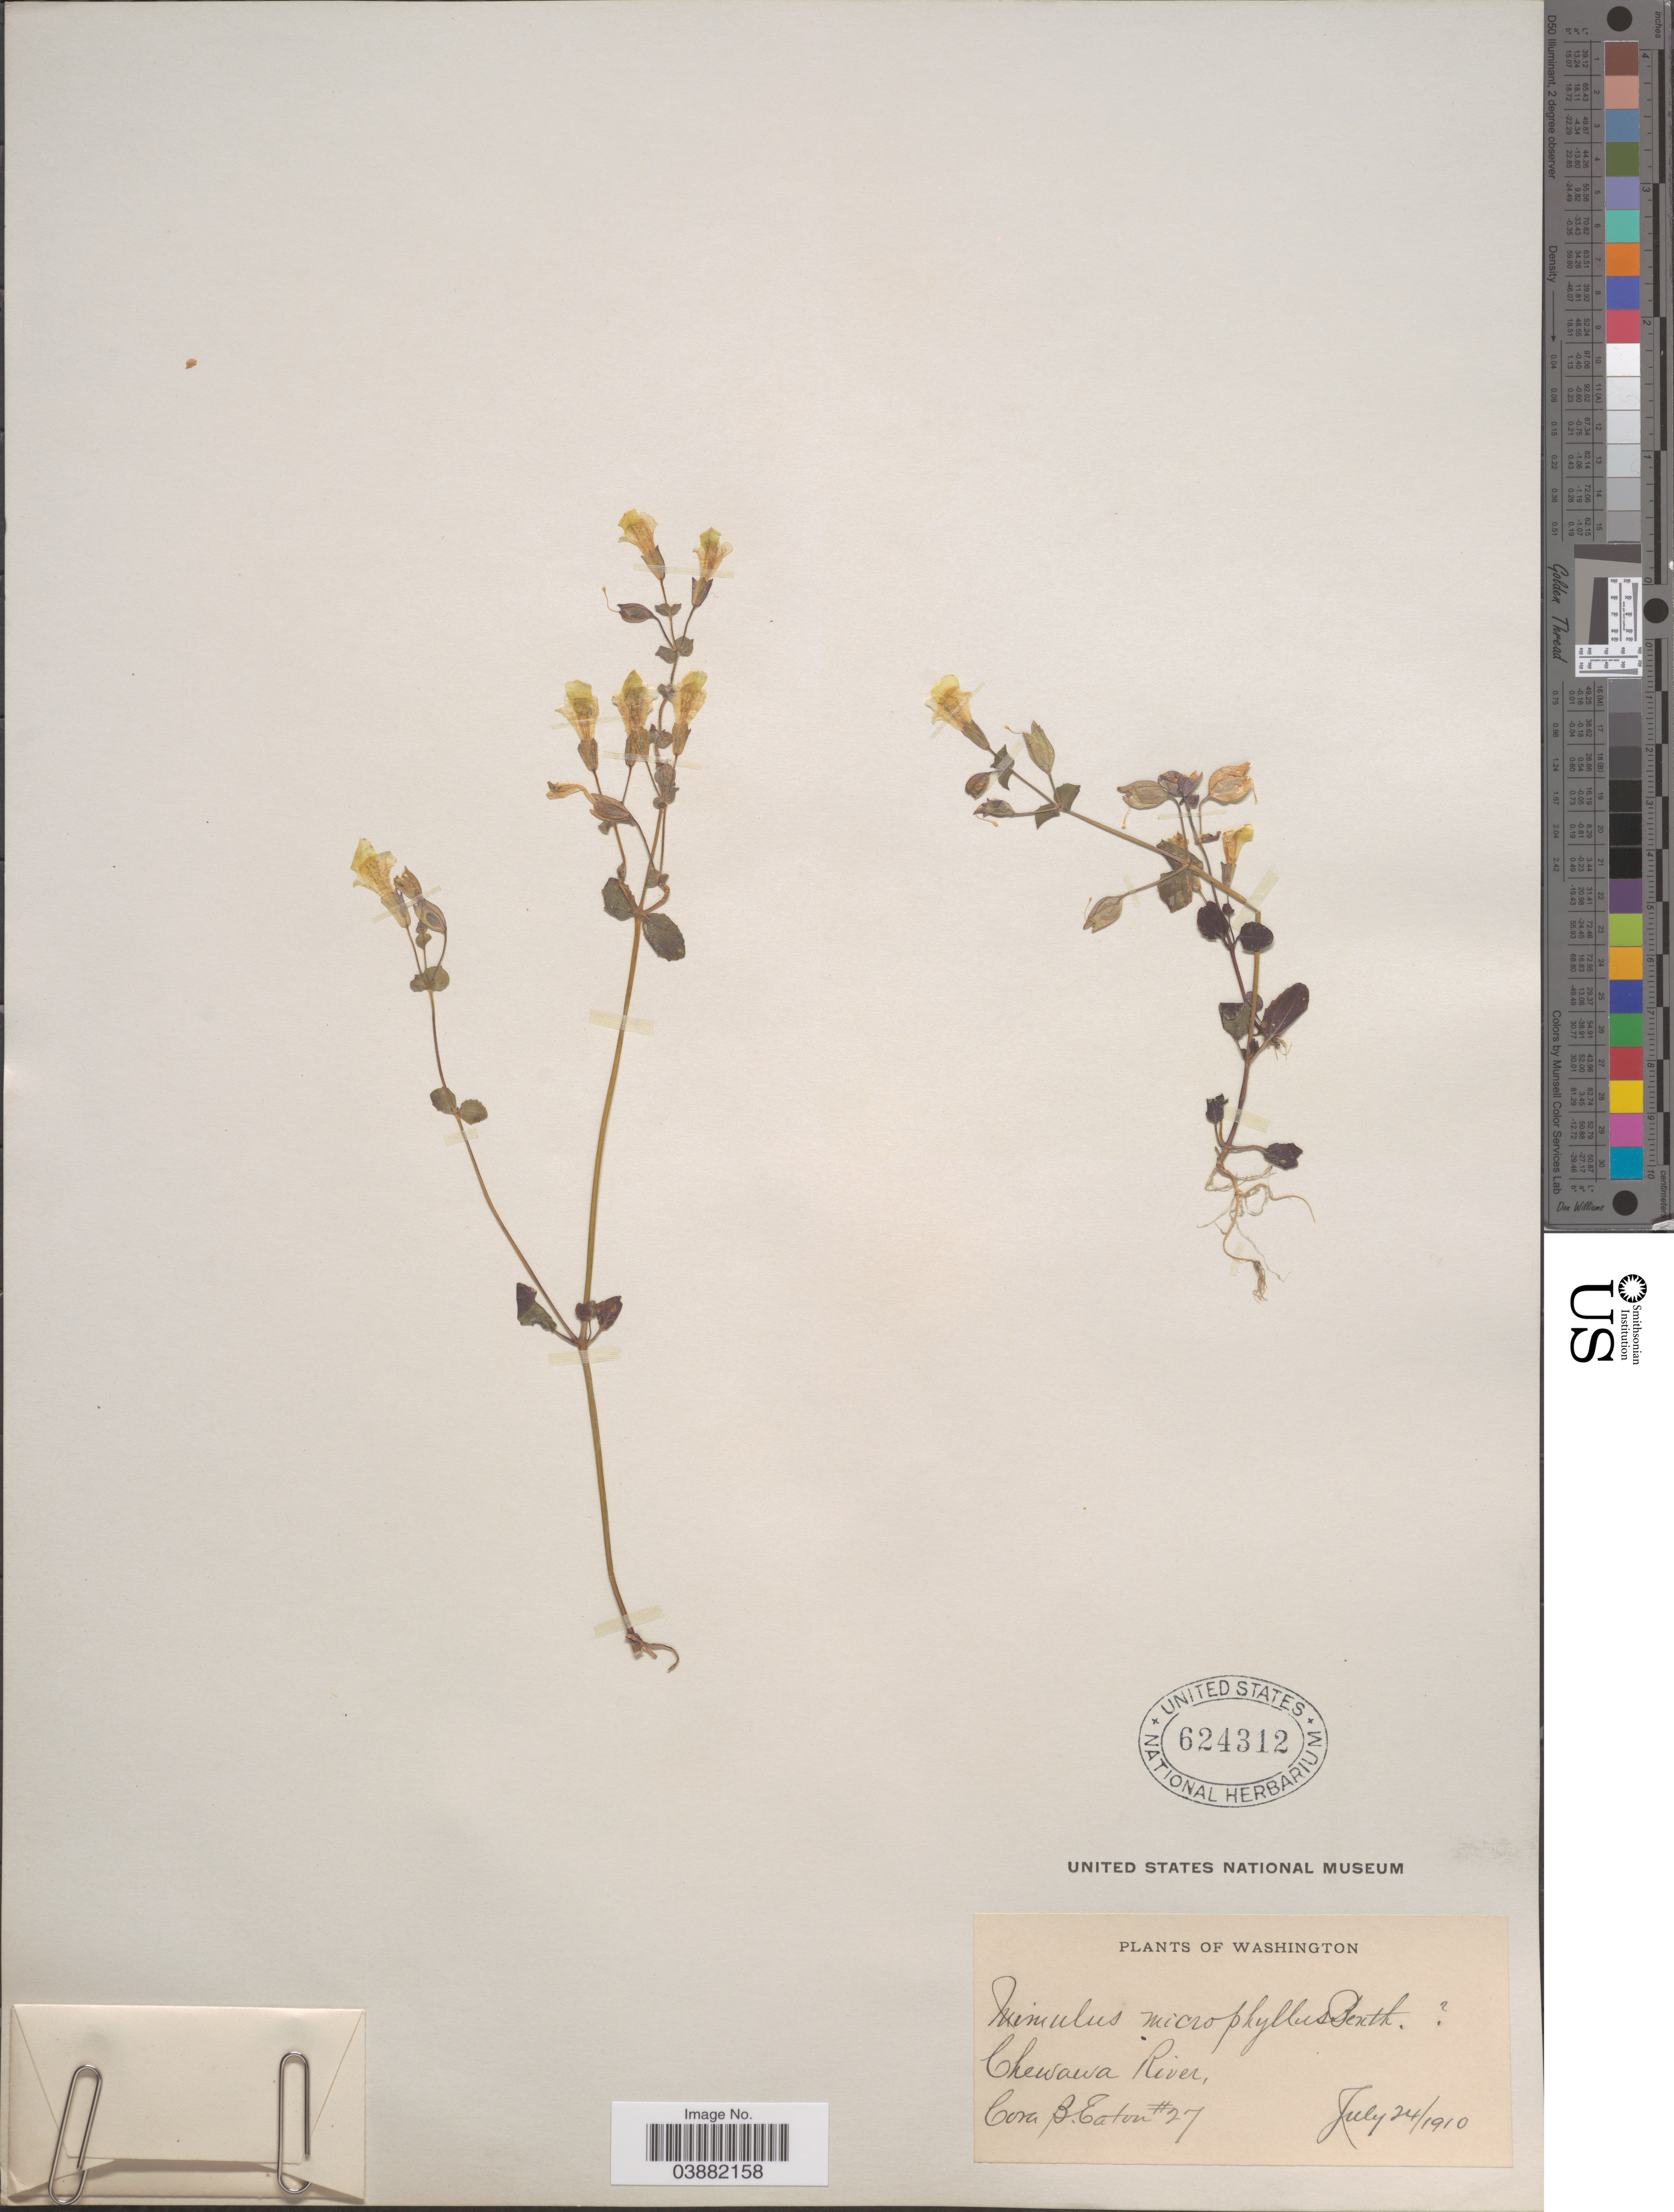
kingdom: Plantae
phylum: Tracheophyta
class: Magnoliopsida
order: Lamiales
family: Phrymaceae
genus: Mimulus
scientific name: Mimulus microphyllus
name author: Benth.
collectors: C. Eaton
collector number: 27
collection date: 1910-07-24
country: United States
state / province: Washington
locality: Chewawa River.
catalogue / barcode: US 624312